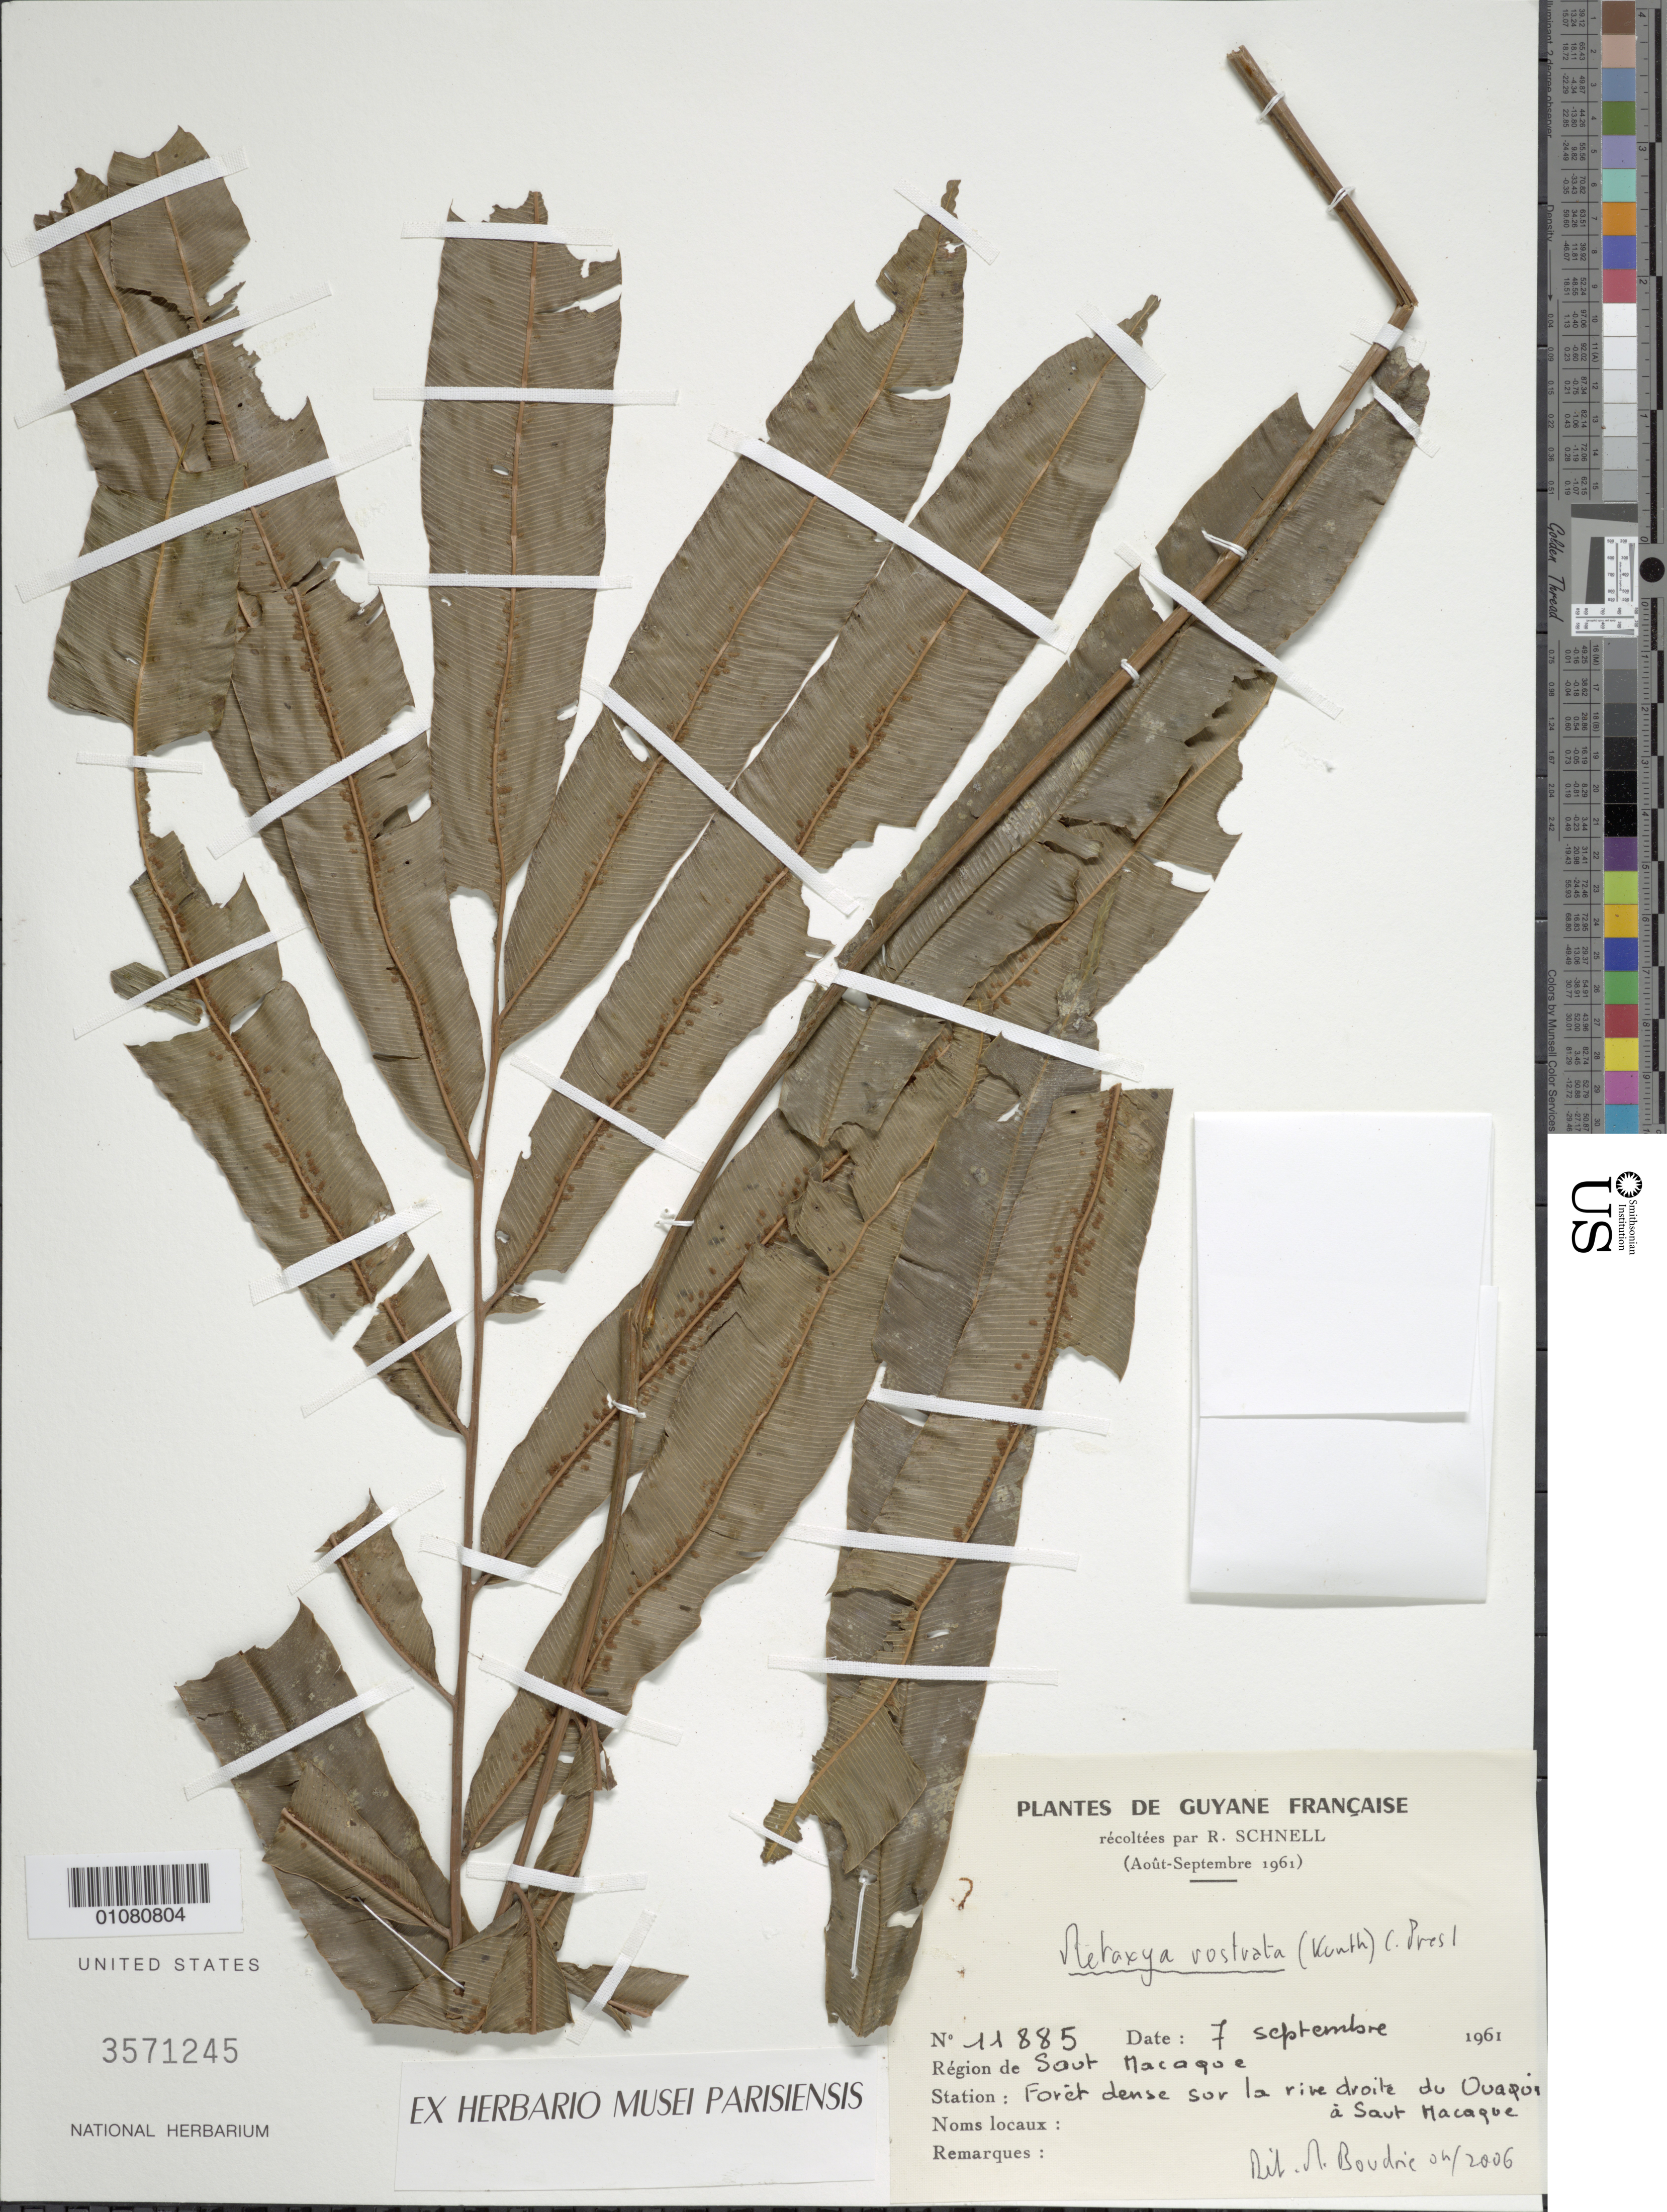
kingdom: Plantae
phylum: Tracheophyta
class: Polypodiopsida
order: Cyatheales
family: Metaxyaceae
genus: Metaxya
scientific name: Metaxya rostrata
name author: (Kunth) C. Presl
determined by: Boudrie, M.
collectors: R. A. Schnell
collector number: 11885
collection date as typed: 7-Sep-61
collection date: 1961-09-07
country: French Guiana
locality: Saut Macaque, rive droite du Ouaqui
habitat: Foret dense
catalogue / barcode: US 3571245